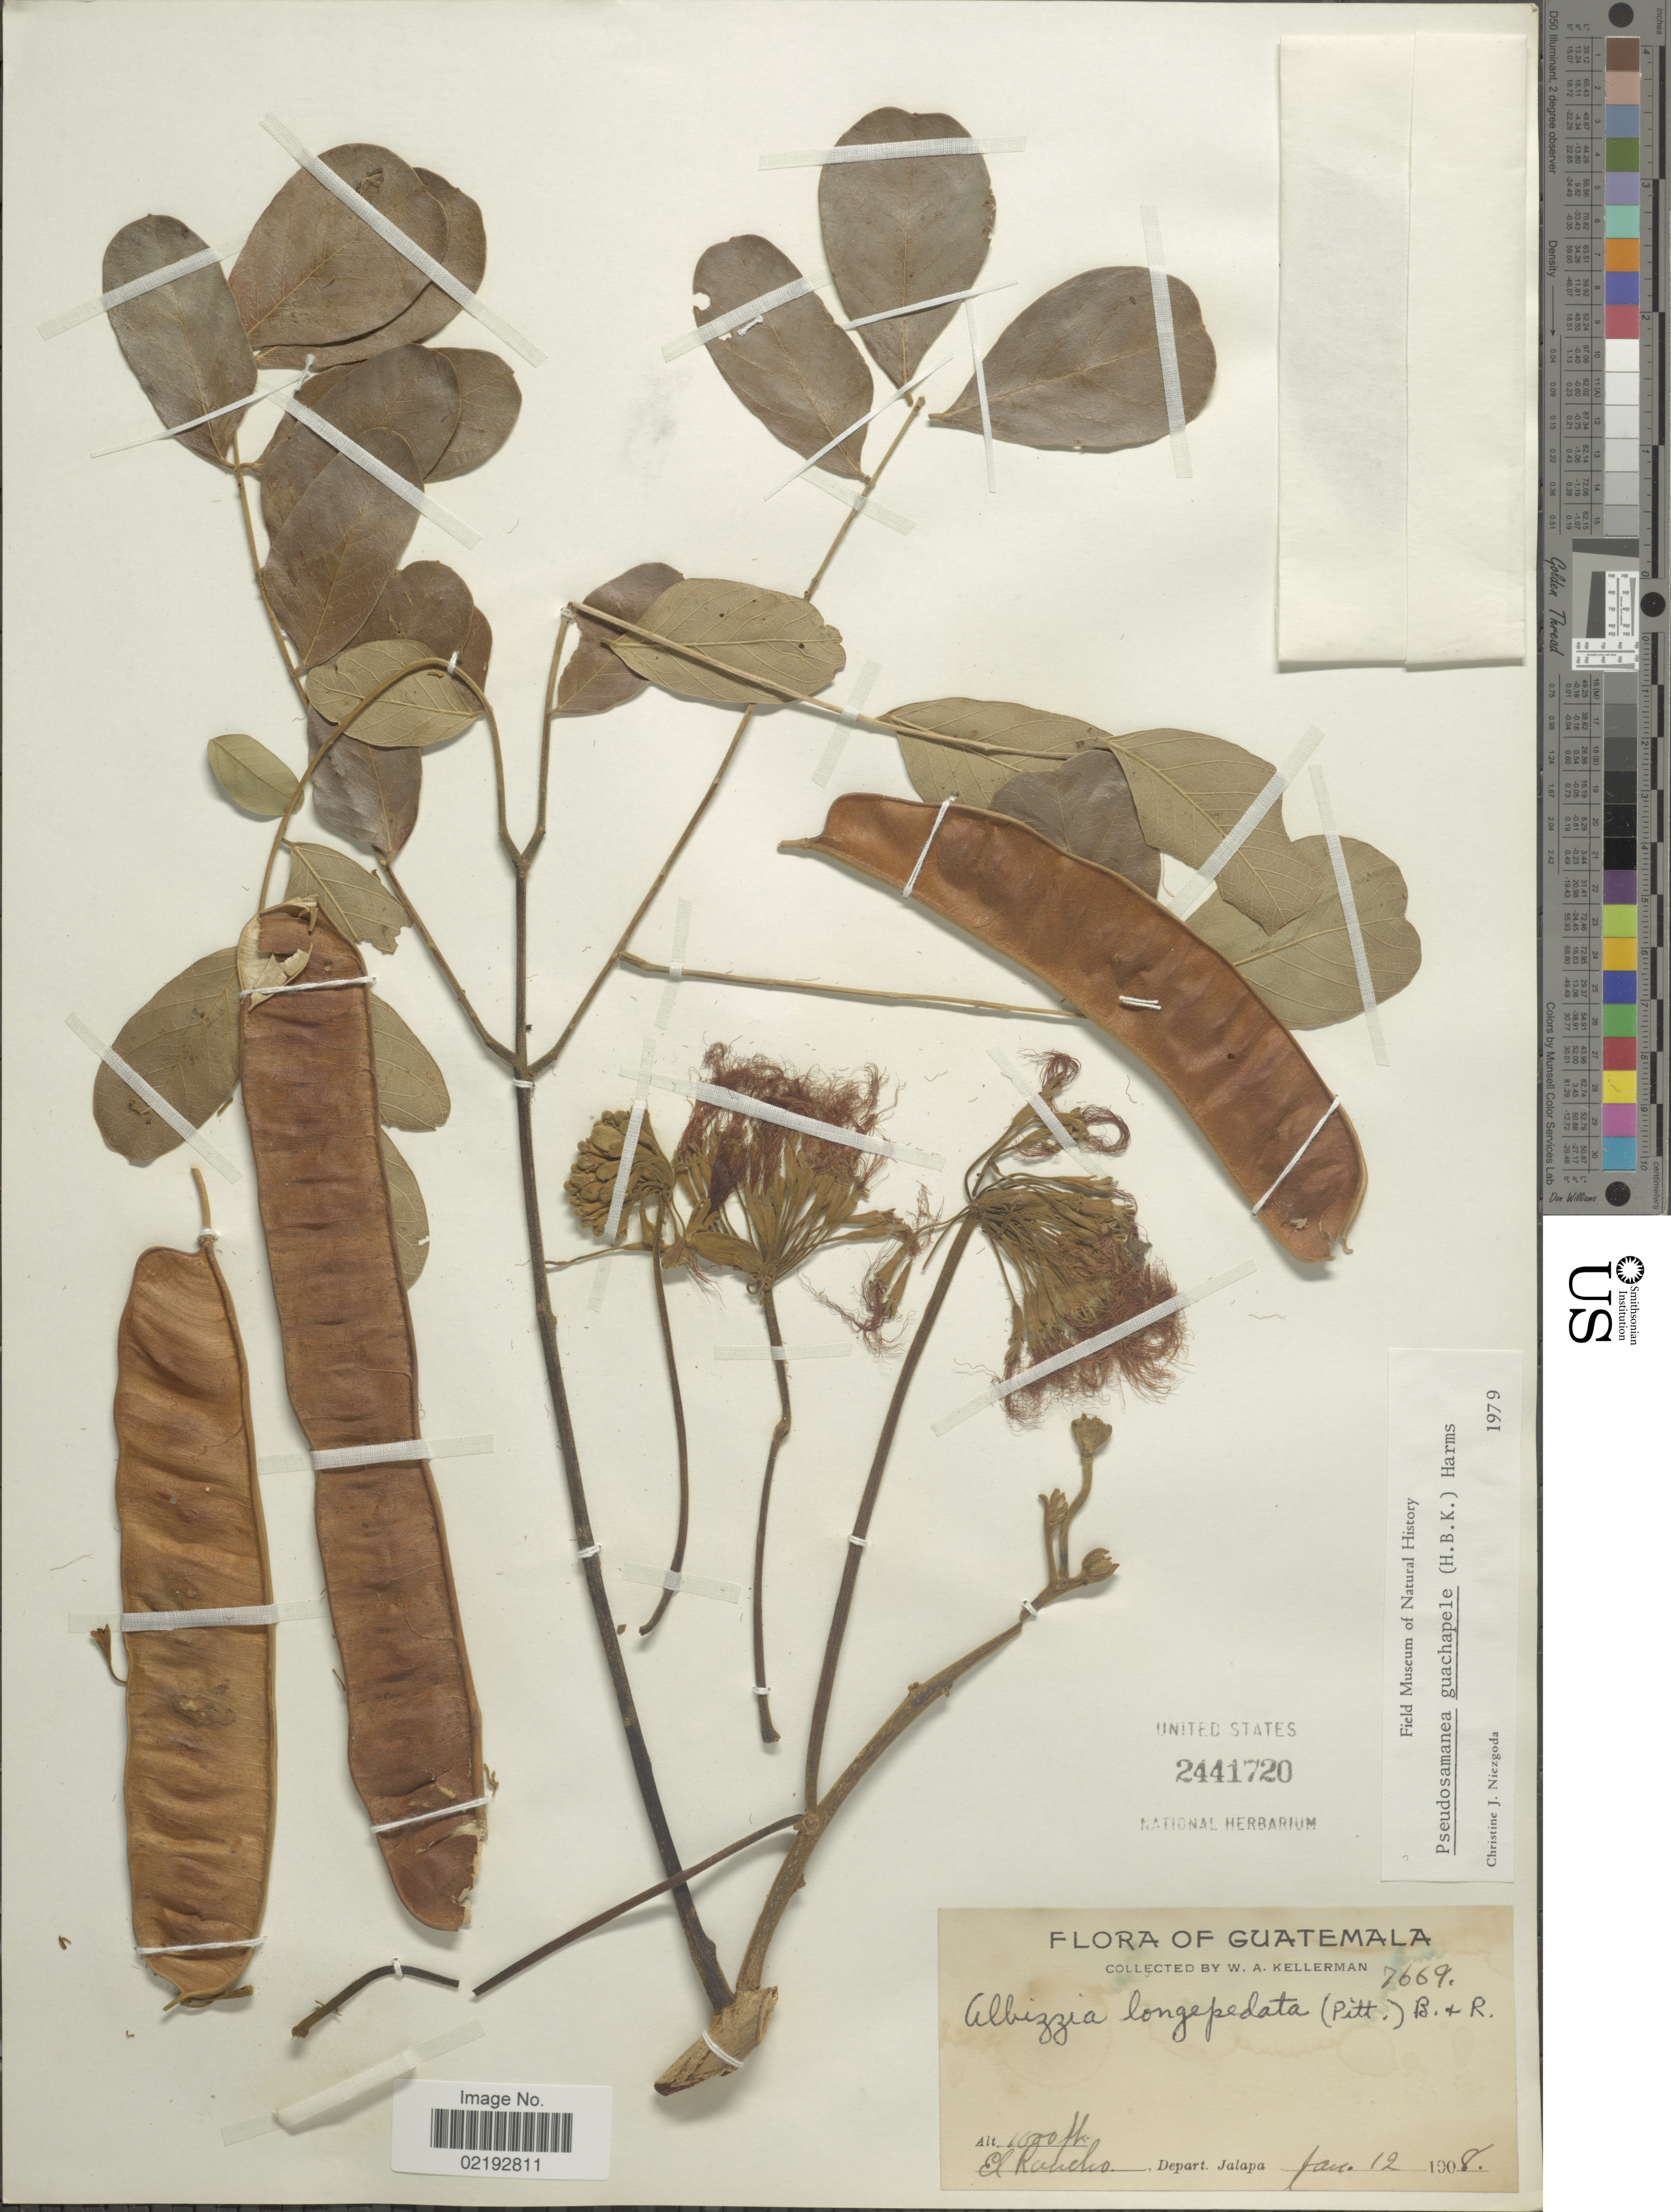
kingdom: Plantae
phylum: Tracheophyta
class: Magnoliopsida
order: Fabales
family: Fabaceae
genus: Pseudosamanea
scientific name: Pseudosamanea guachapele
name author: (Kunth) Harms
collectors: W. Kellerman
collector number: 7669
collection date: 1908-01-12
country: Guatemala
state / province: Jalapa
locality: El Rancho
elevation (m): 305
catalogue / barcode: US 2441720